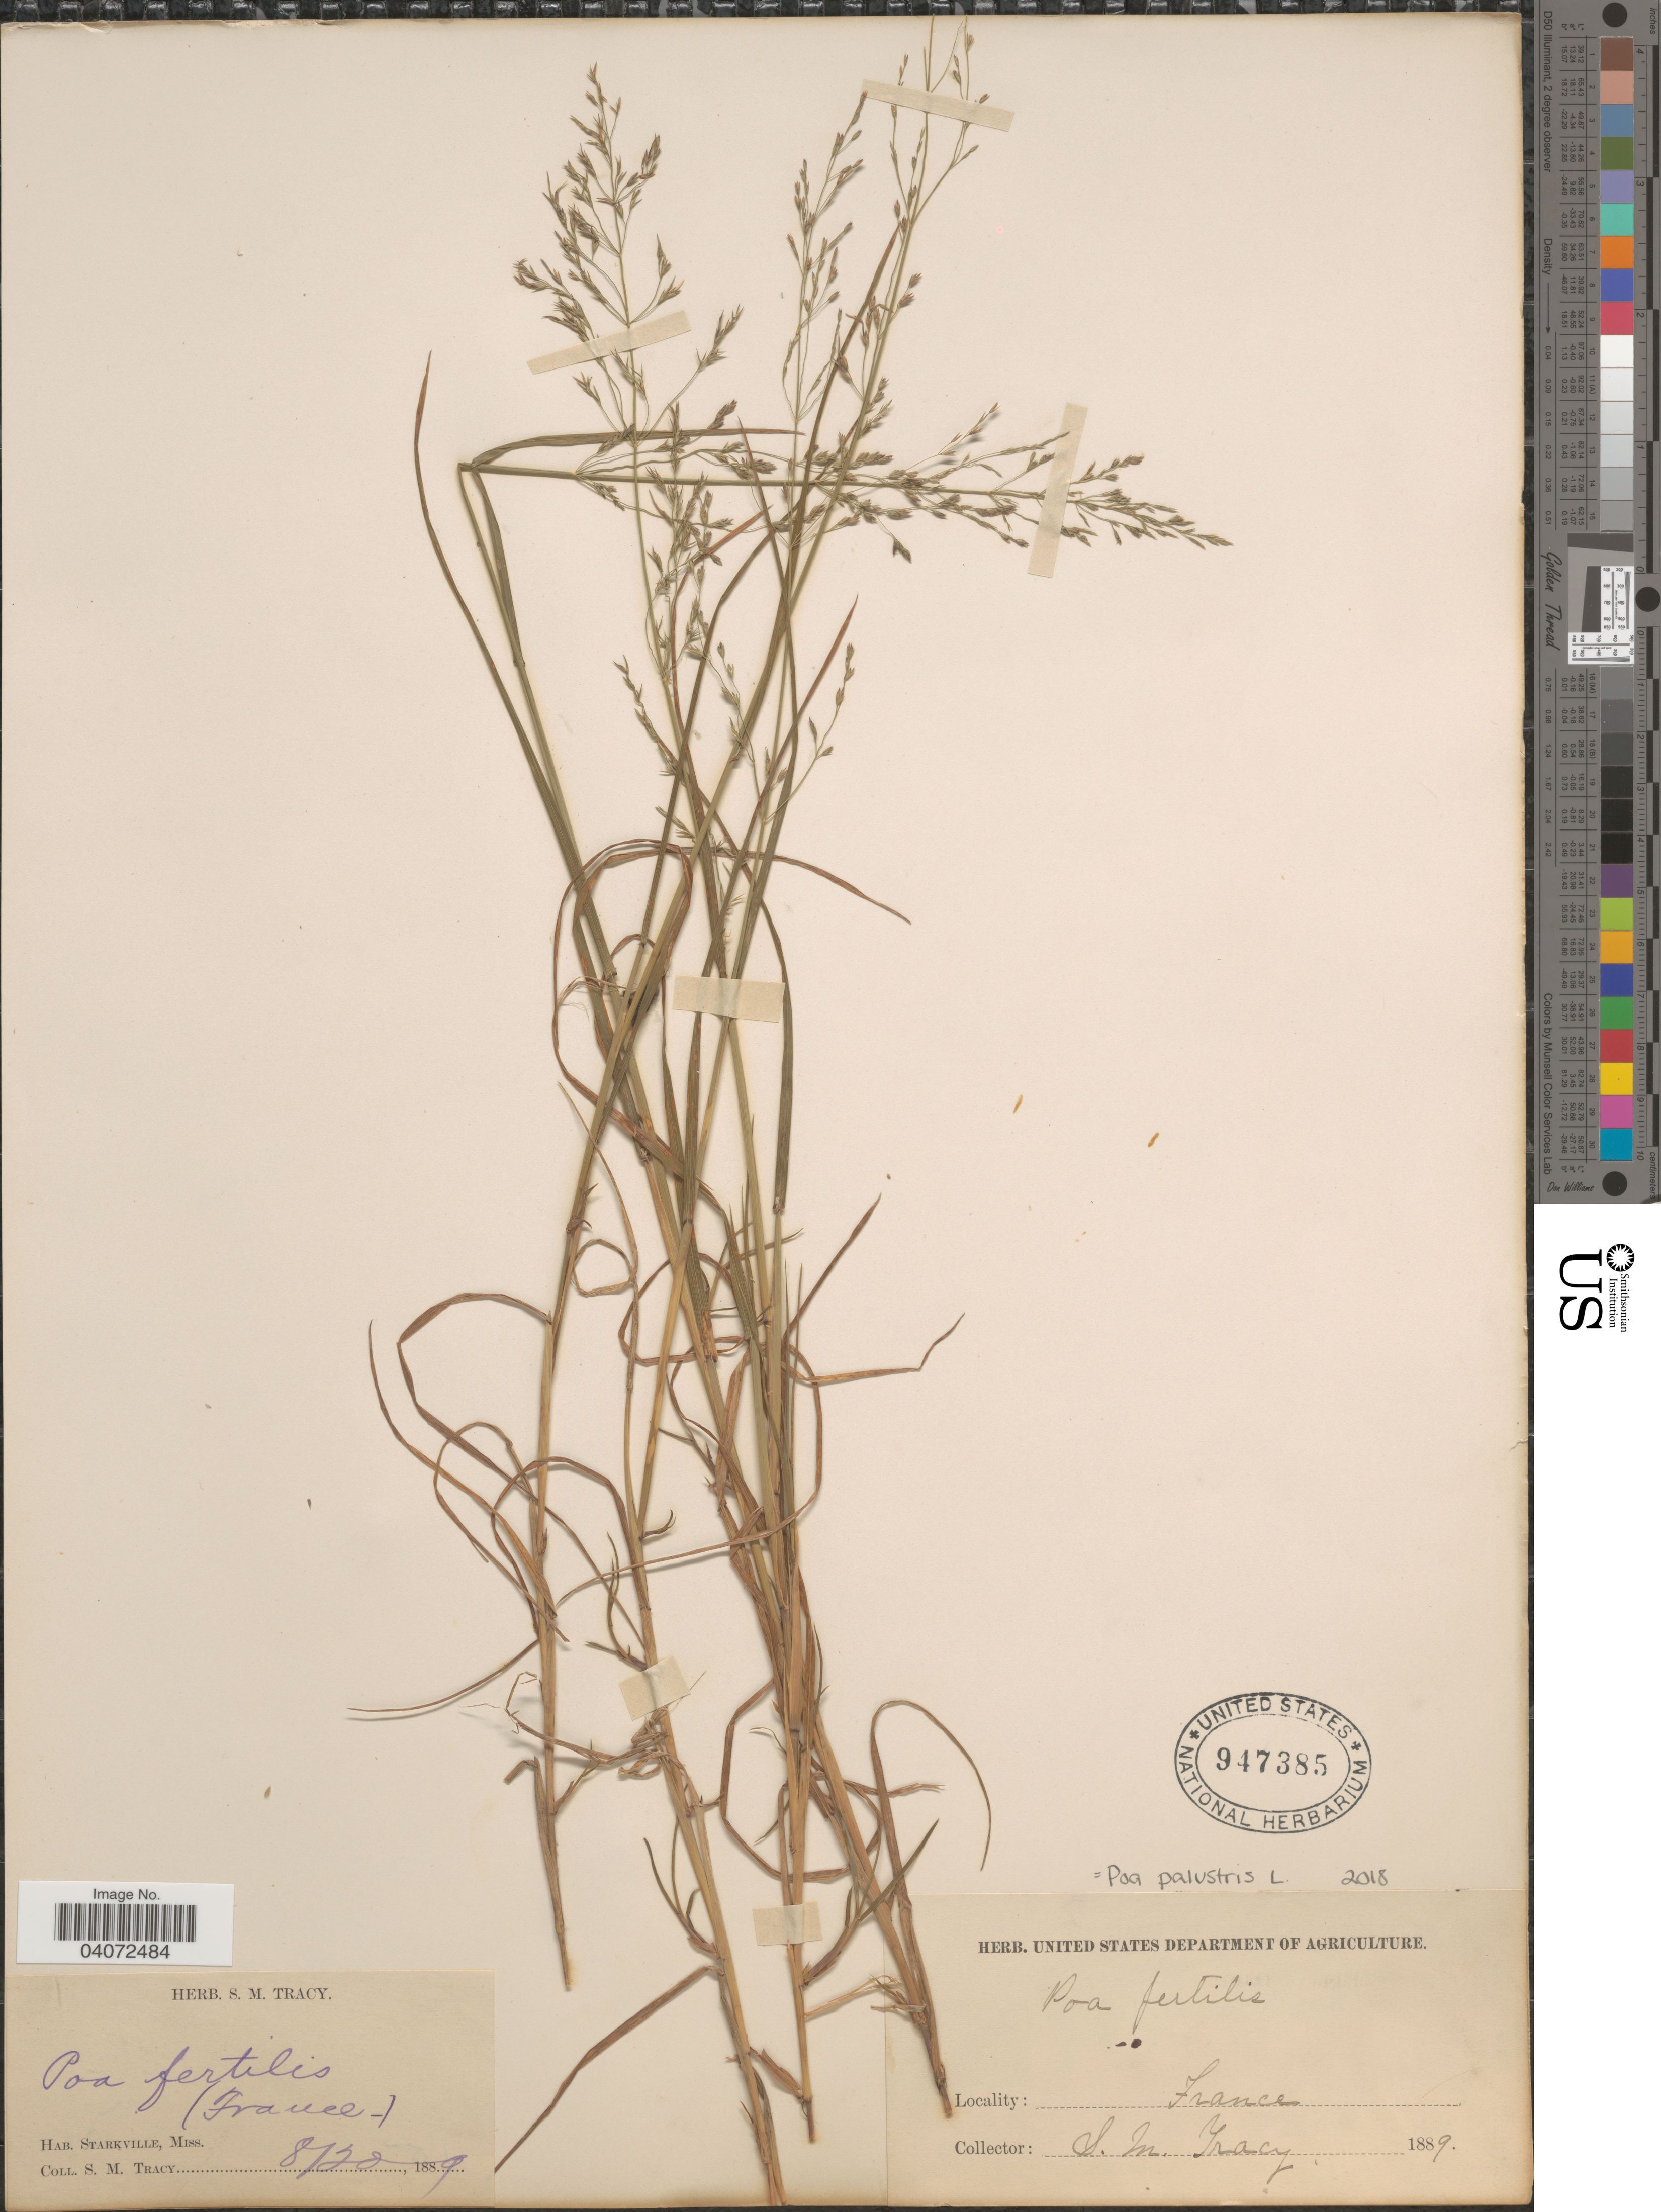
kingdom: Plantae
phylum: Tracheophyta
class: Liliopsida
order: Poales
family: Poaceae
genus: Poa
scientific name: Poa palustris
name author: L.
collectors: S. M. Tracy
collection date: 1889-08-20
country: France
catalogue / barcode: US 947385